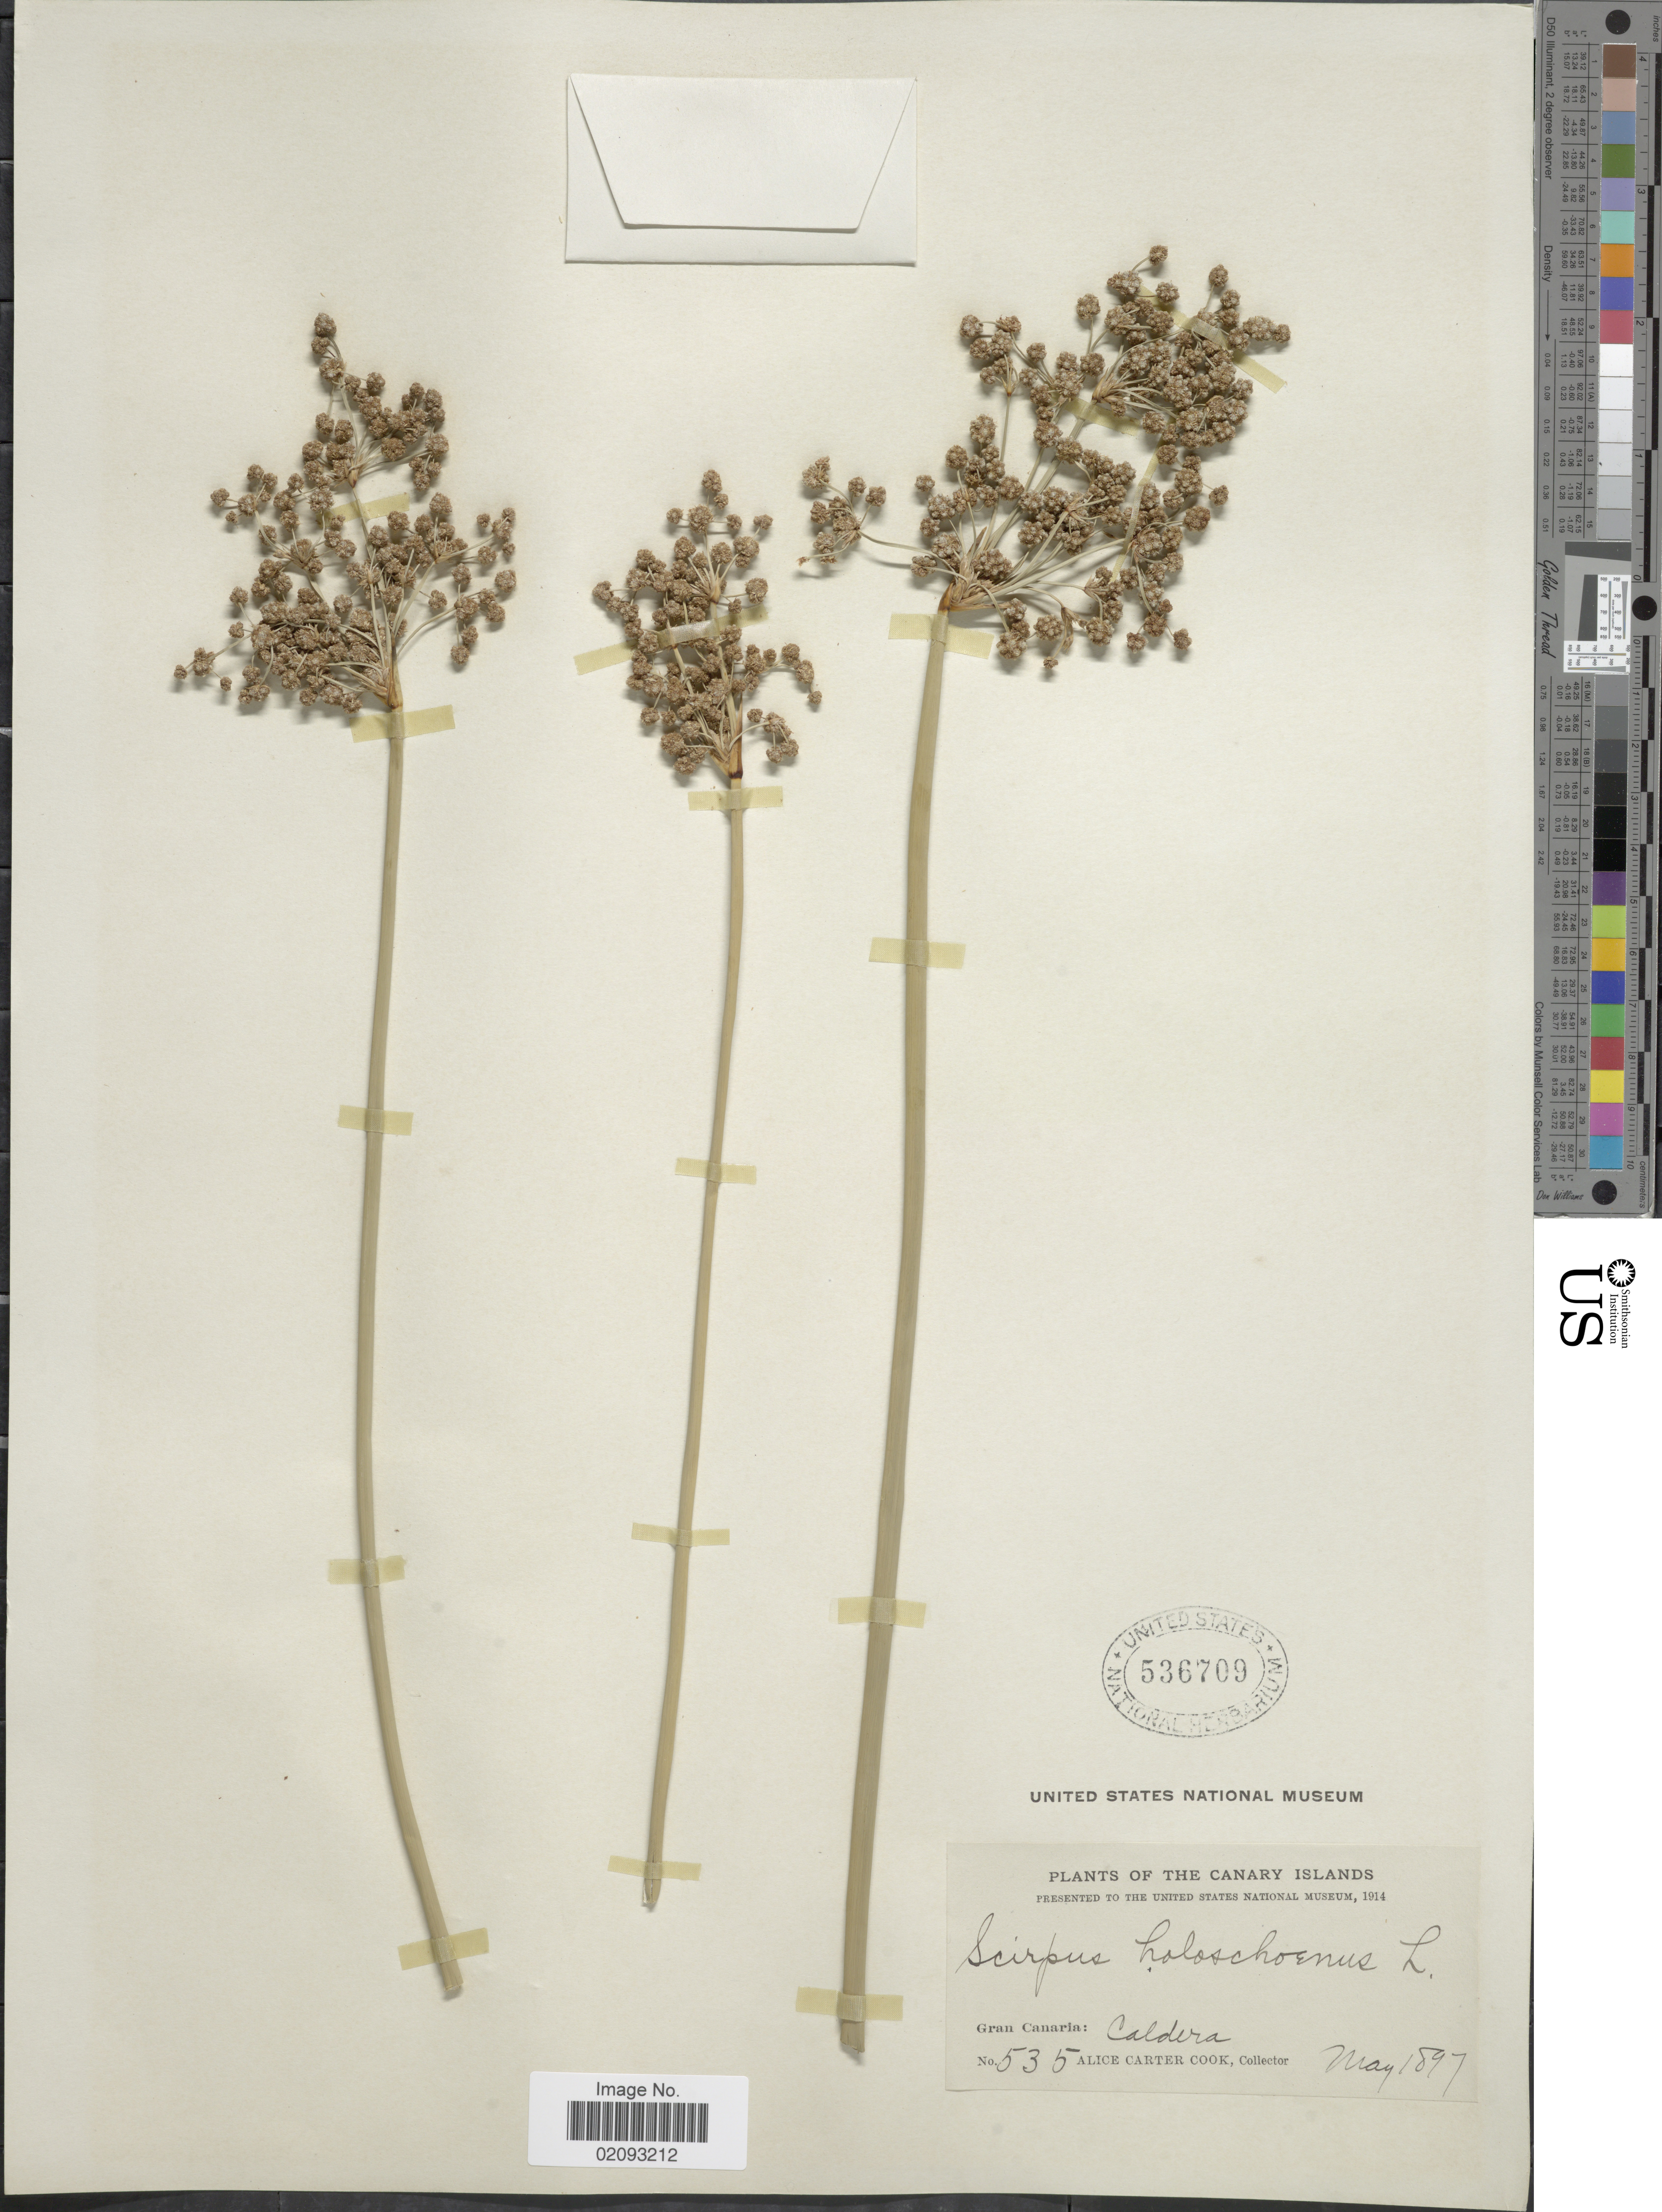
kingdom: Plantae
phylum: Tracheophyta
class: Liliopsida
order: Poales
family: Cyperaceae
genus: Scirpoides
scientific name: Scirpoides globifera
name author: (L. f.) Soják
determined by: Strong, M. T., (US), Smithsonian Institution - National Museum of Natural History (UNITED STATES)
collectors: Alice C. Cook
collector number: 535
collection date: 1897-05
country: Spain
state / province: Canarias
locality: Canary Islands: Gran Canaria: Caldera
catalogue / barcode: US 536709